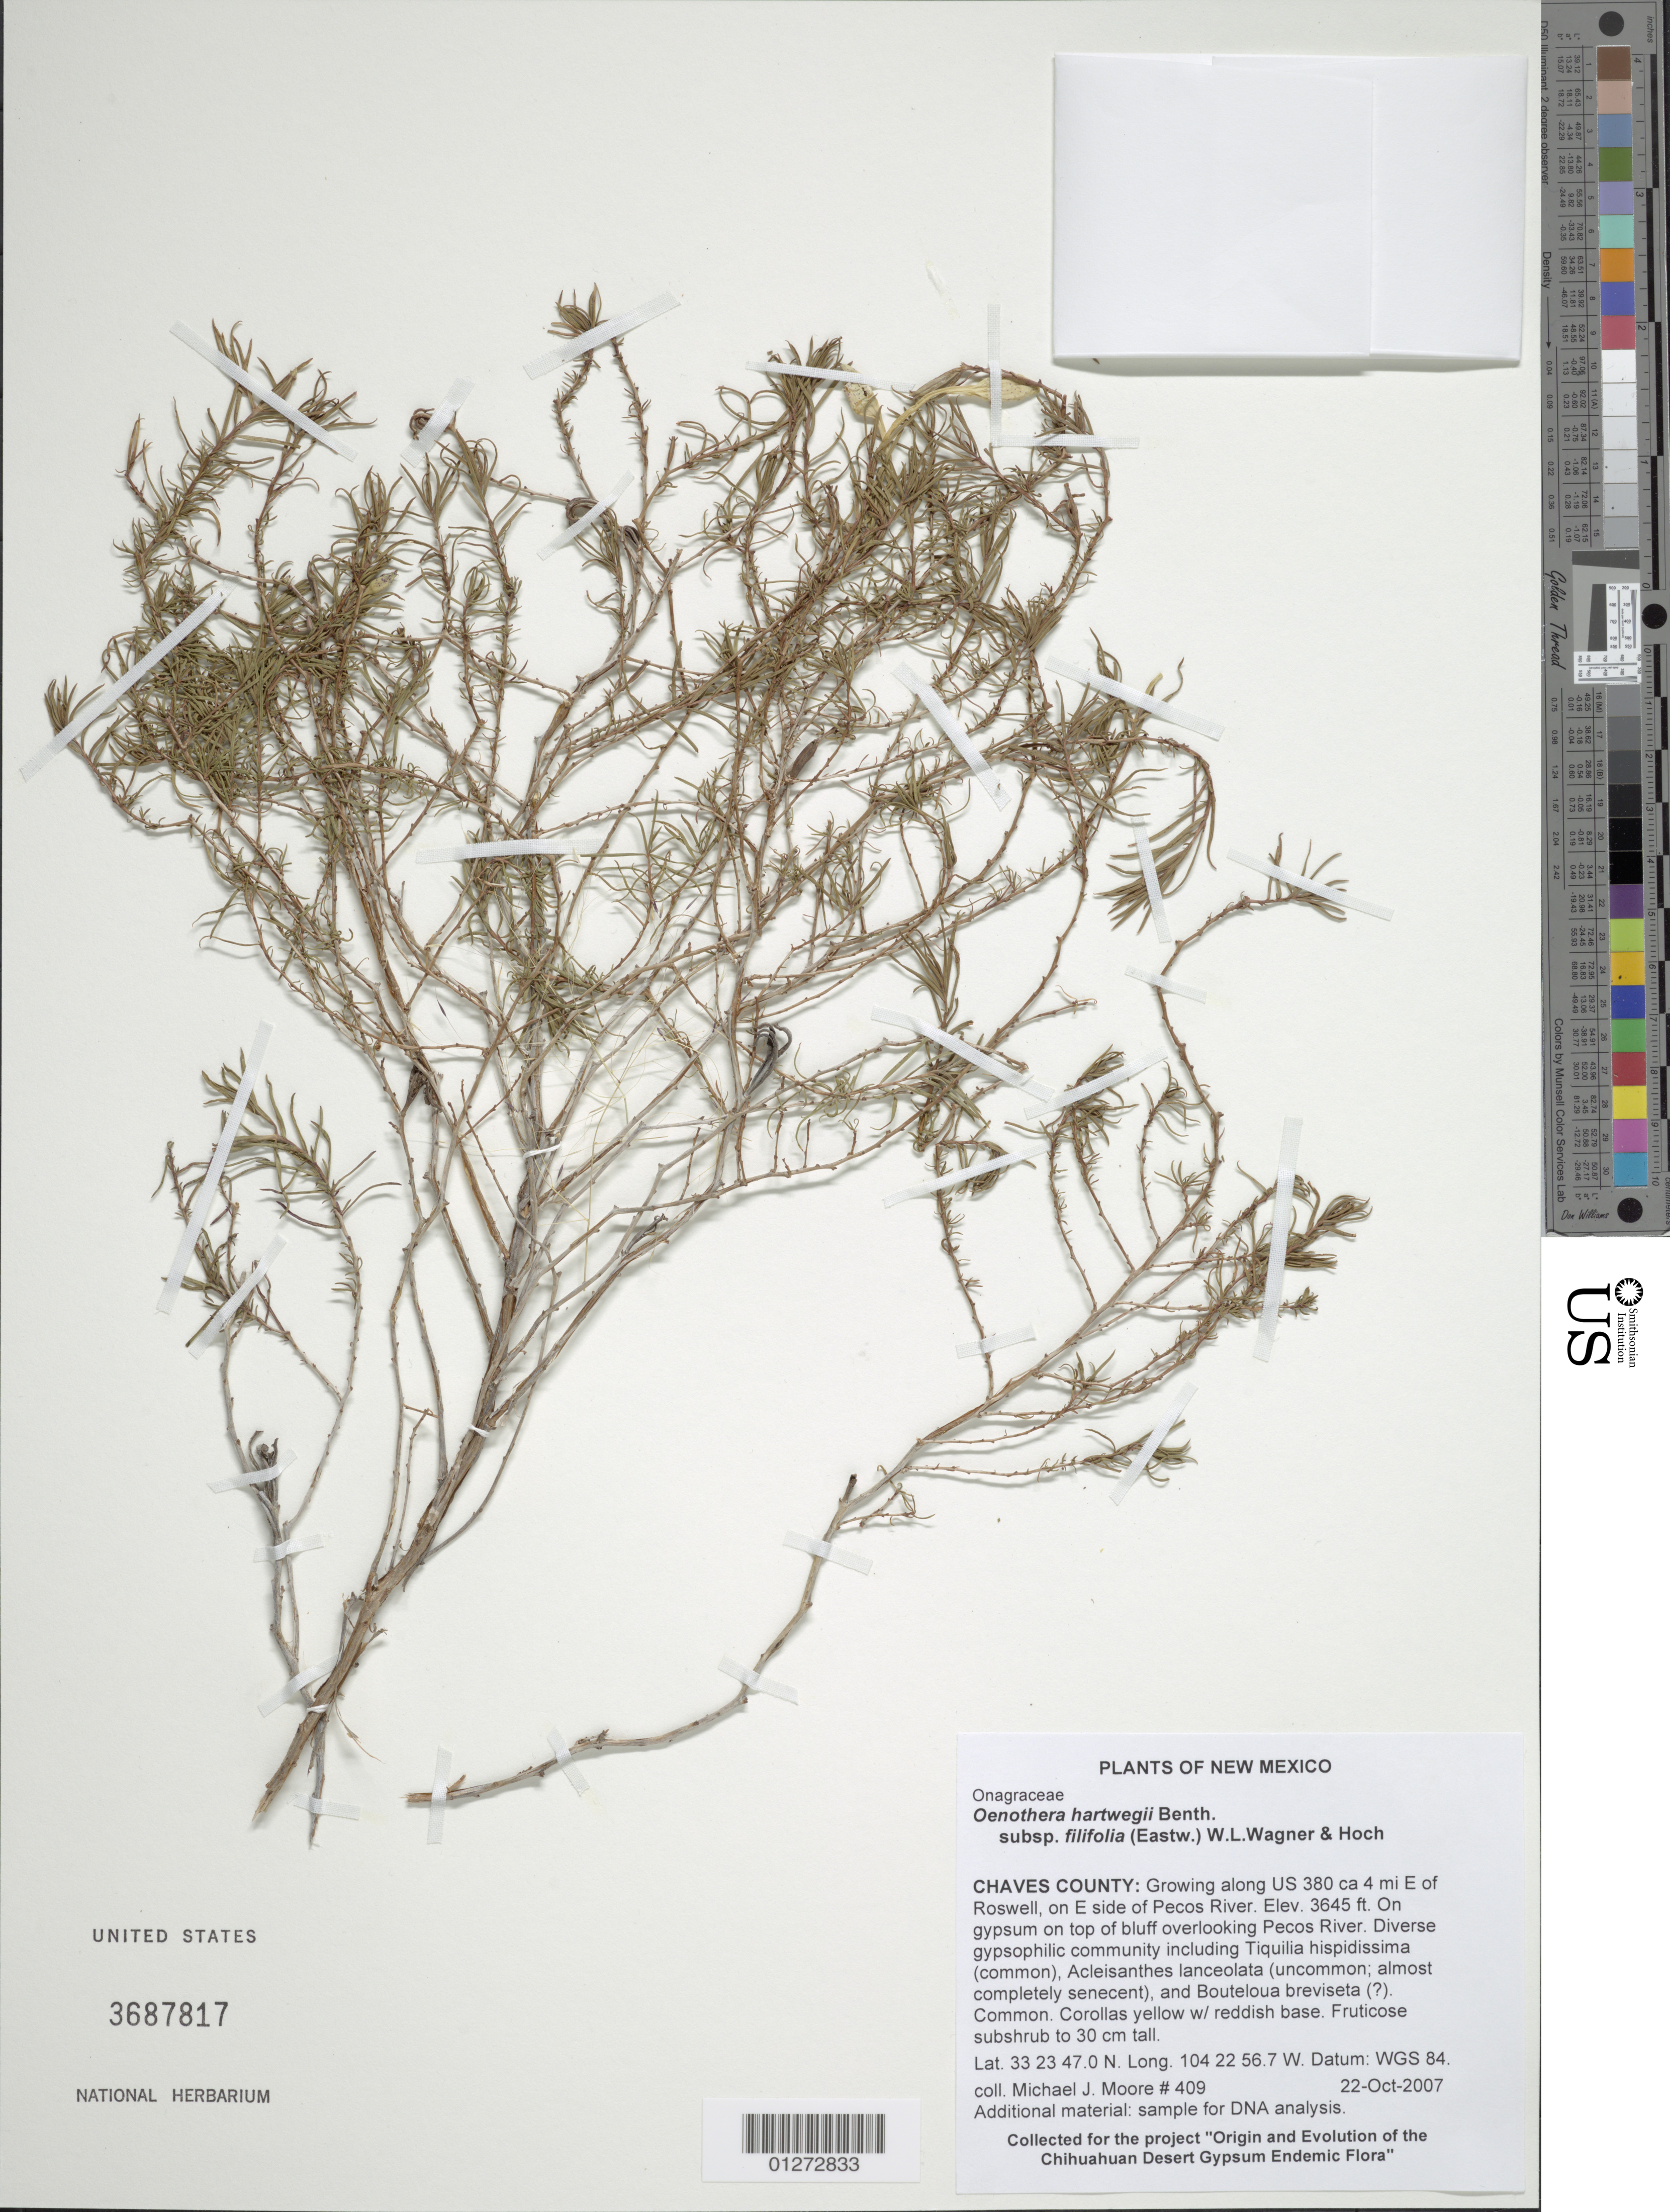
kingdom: Plantae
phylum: Tracheophyta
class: Magnoliopsida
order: Myrtales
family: Onagraceae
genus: Oenothera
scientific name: Oenothera hartwegii subsp. filifolia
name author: (Eastw.) W.L. Wagner & Hoch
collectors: M. J. Moore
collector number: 409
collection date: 2003-10-21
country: United States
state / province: New Mexico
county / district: Chaves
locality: Growing along US 380 ca 4 mi E of Roswell, on E side of Pecos River.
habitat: On gypsum on top of bluff overlooking Pecos River. Diverse gypsophilic community including Tiquilia hispidissima (common), Acleisanthes lanceolata (uncommon; almost completely senecent), and Bouteloua breviseta (?).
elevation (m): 1111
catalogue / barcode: US 3687817